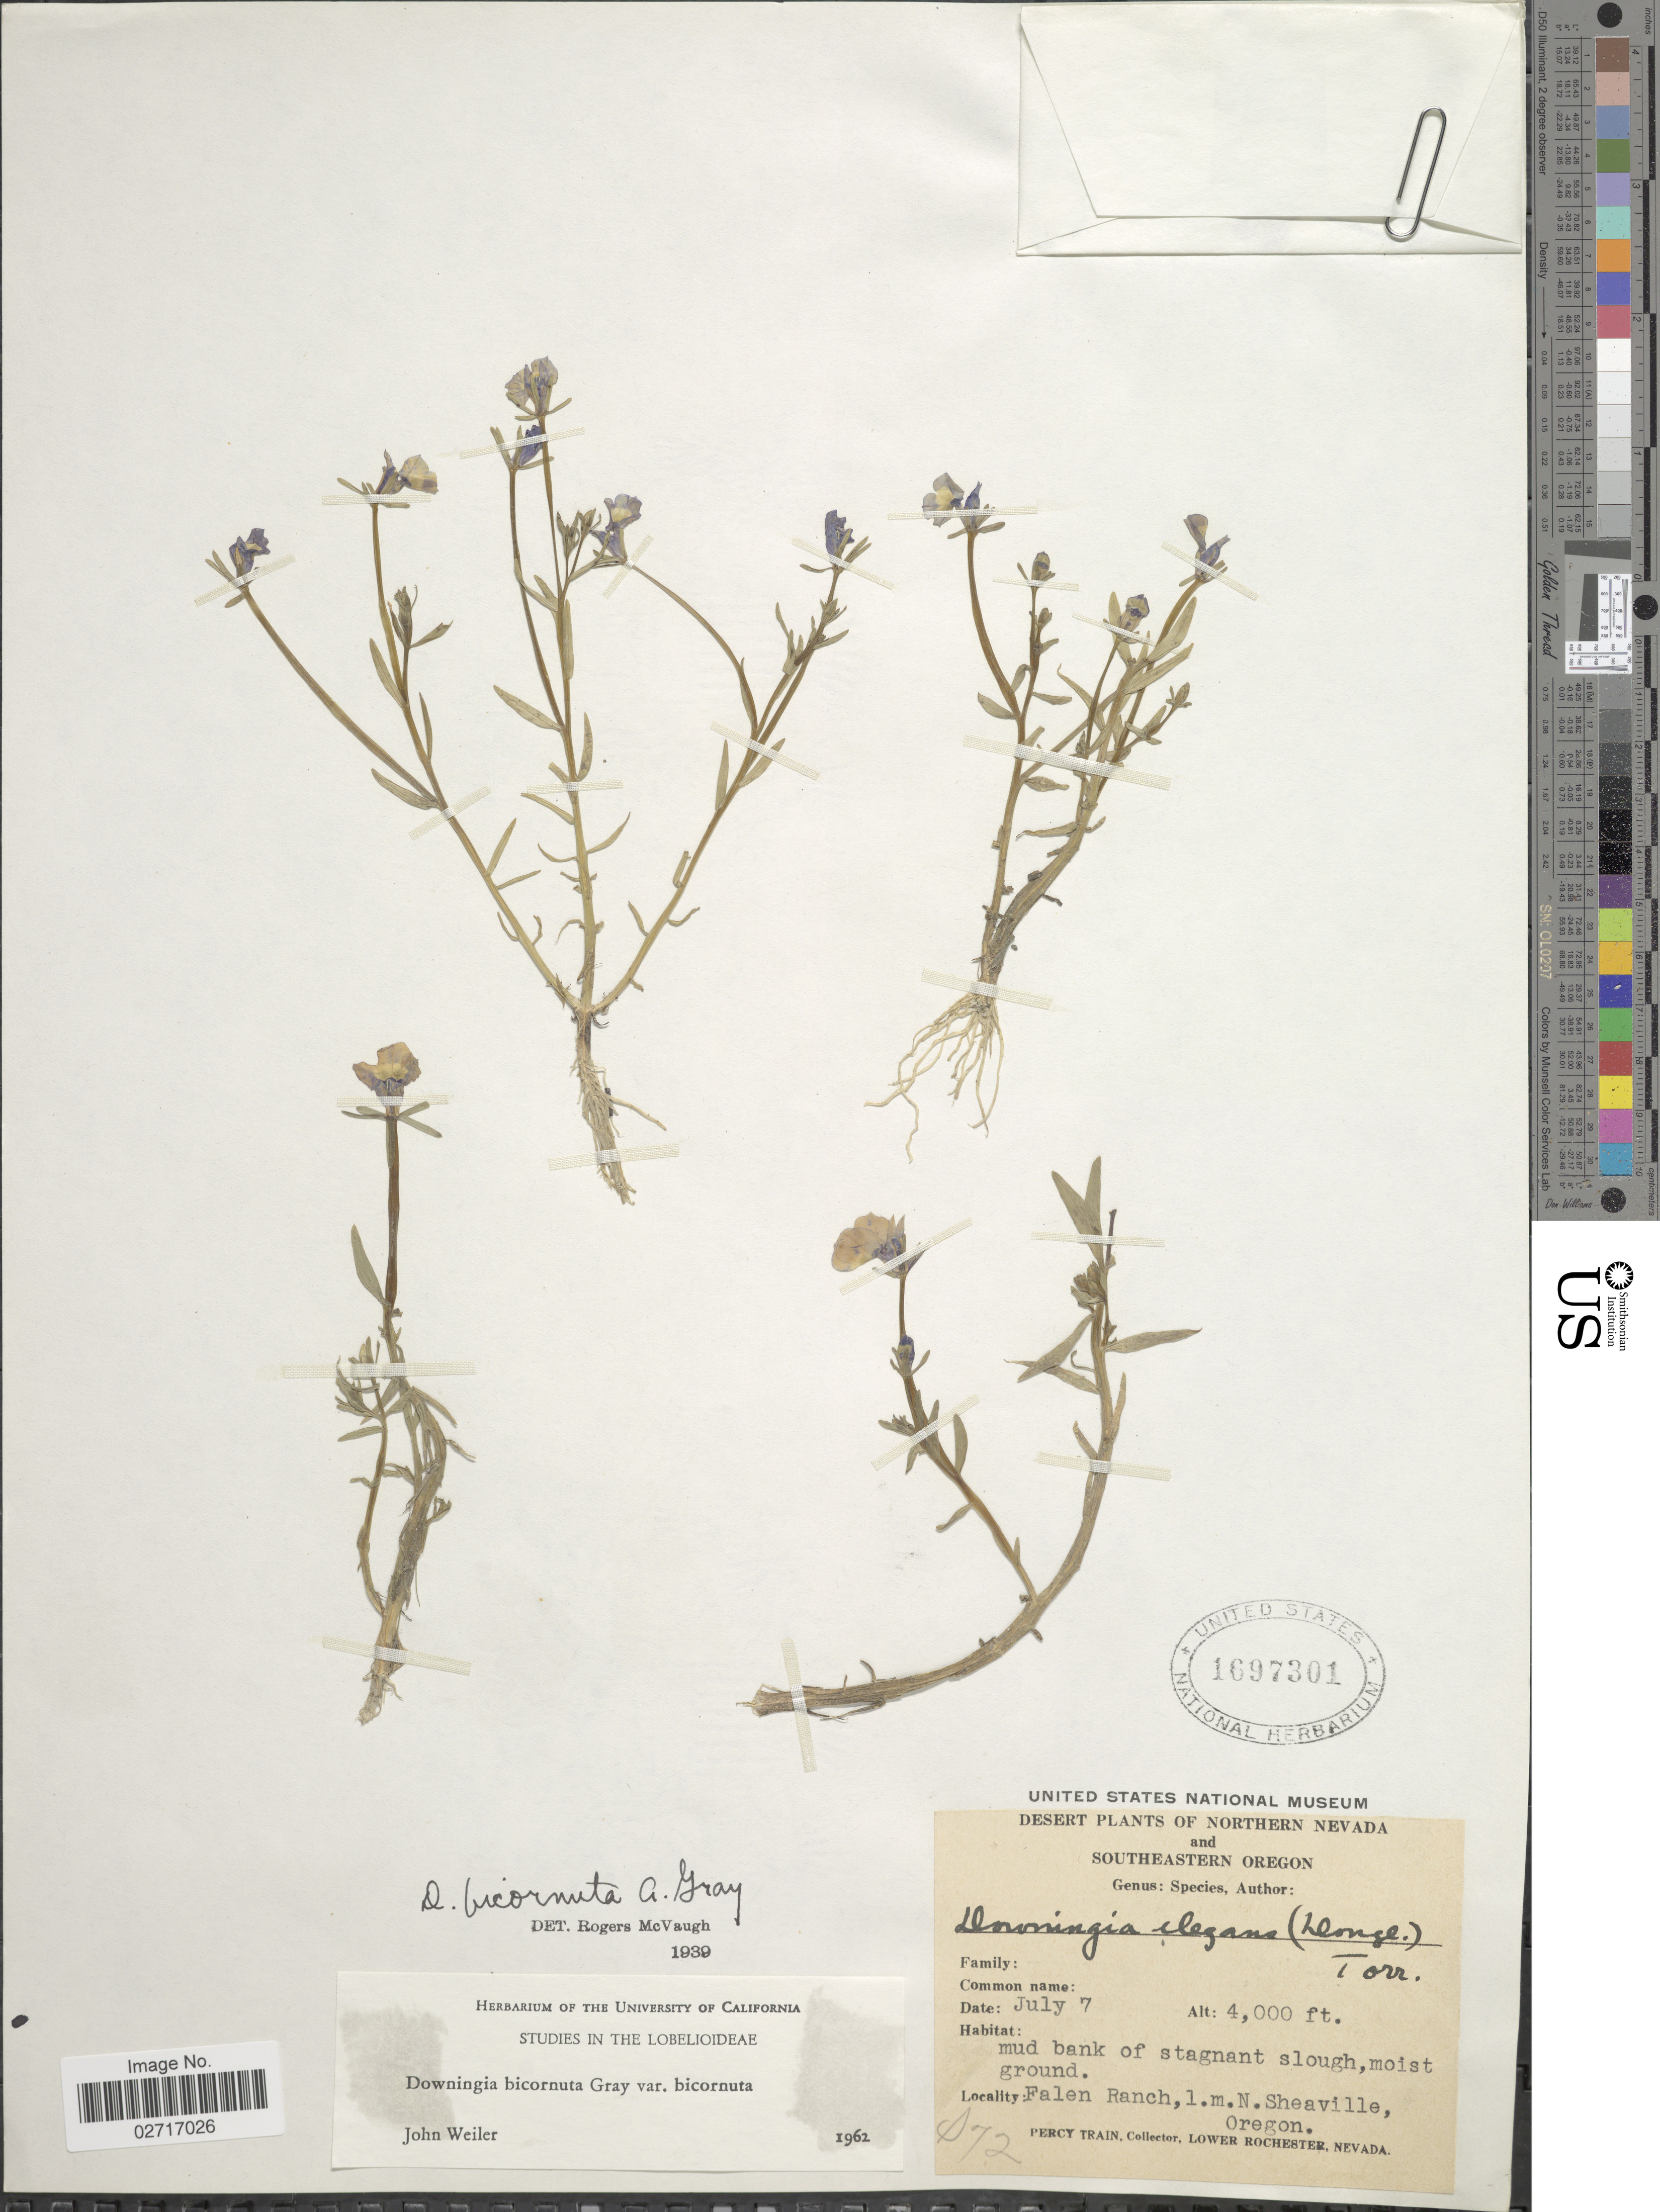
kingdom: Plantae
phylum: Tracheophyta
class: Magnoliopsida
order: Asterales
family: Campanulaceae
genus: Downingia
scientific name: Downingia bicornuta var. bicornuta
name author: A. Gray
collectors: P. Train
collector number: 72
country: United States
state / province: Oregon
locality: Southeastern Oregon. Falen Ranch, 1 m. N. Sheaville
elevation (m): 1219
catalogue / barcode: US 1697301